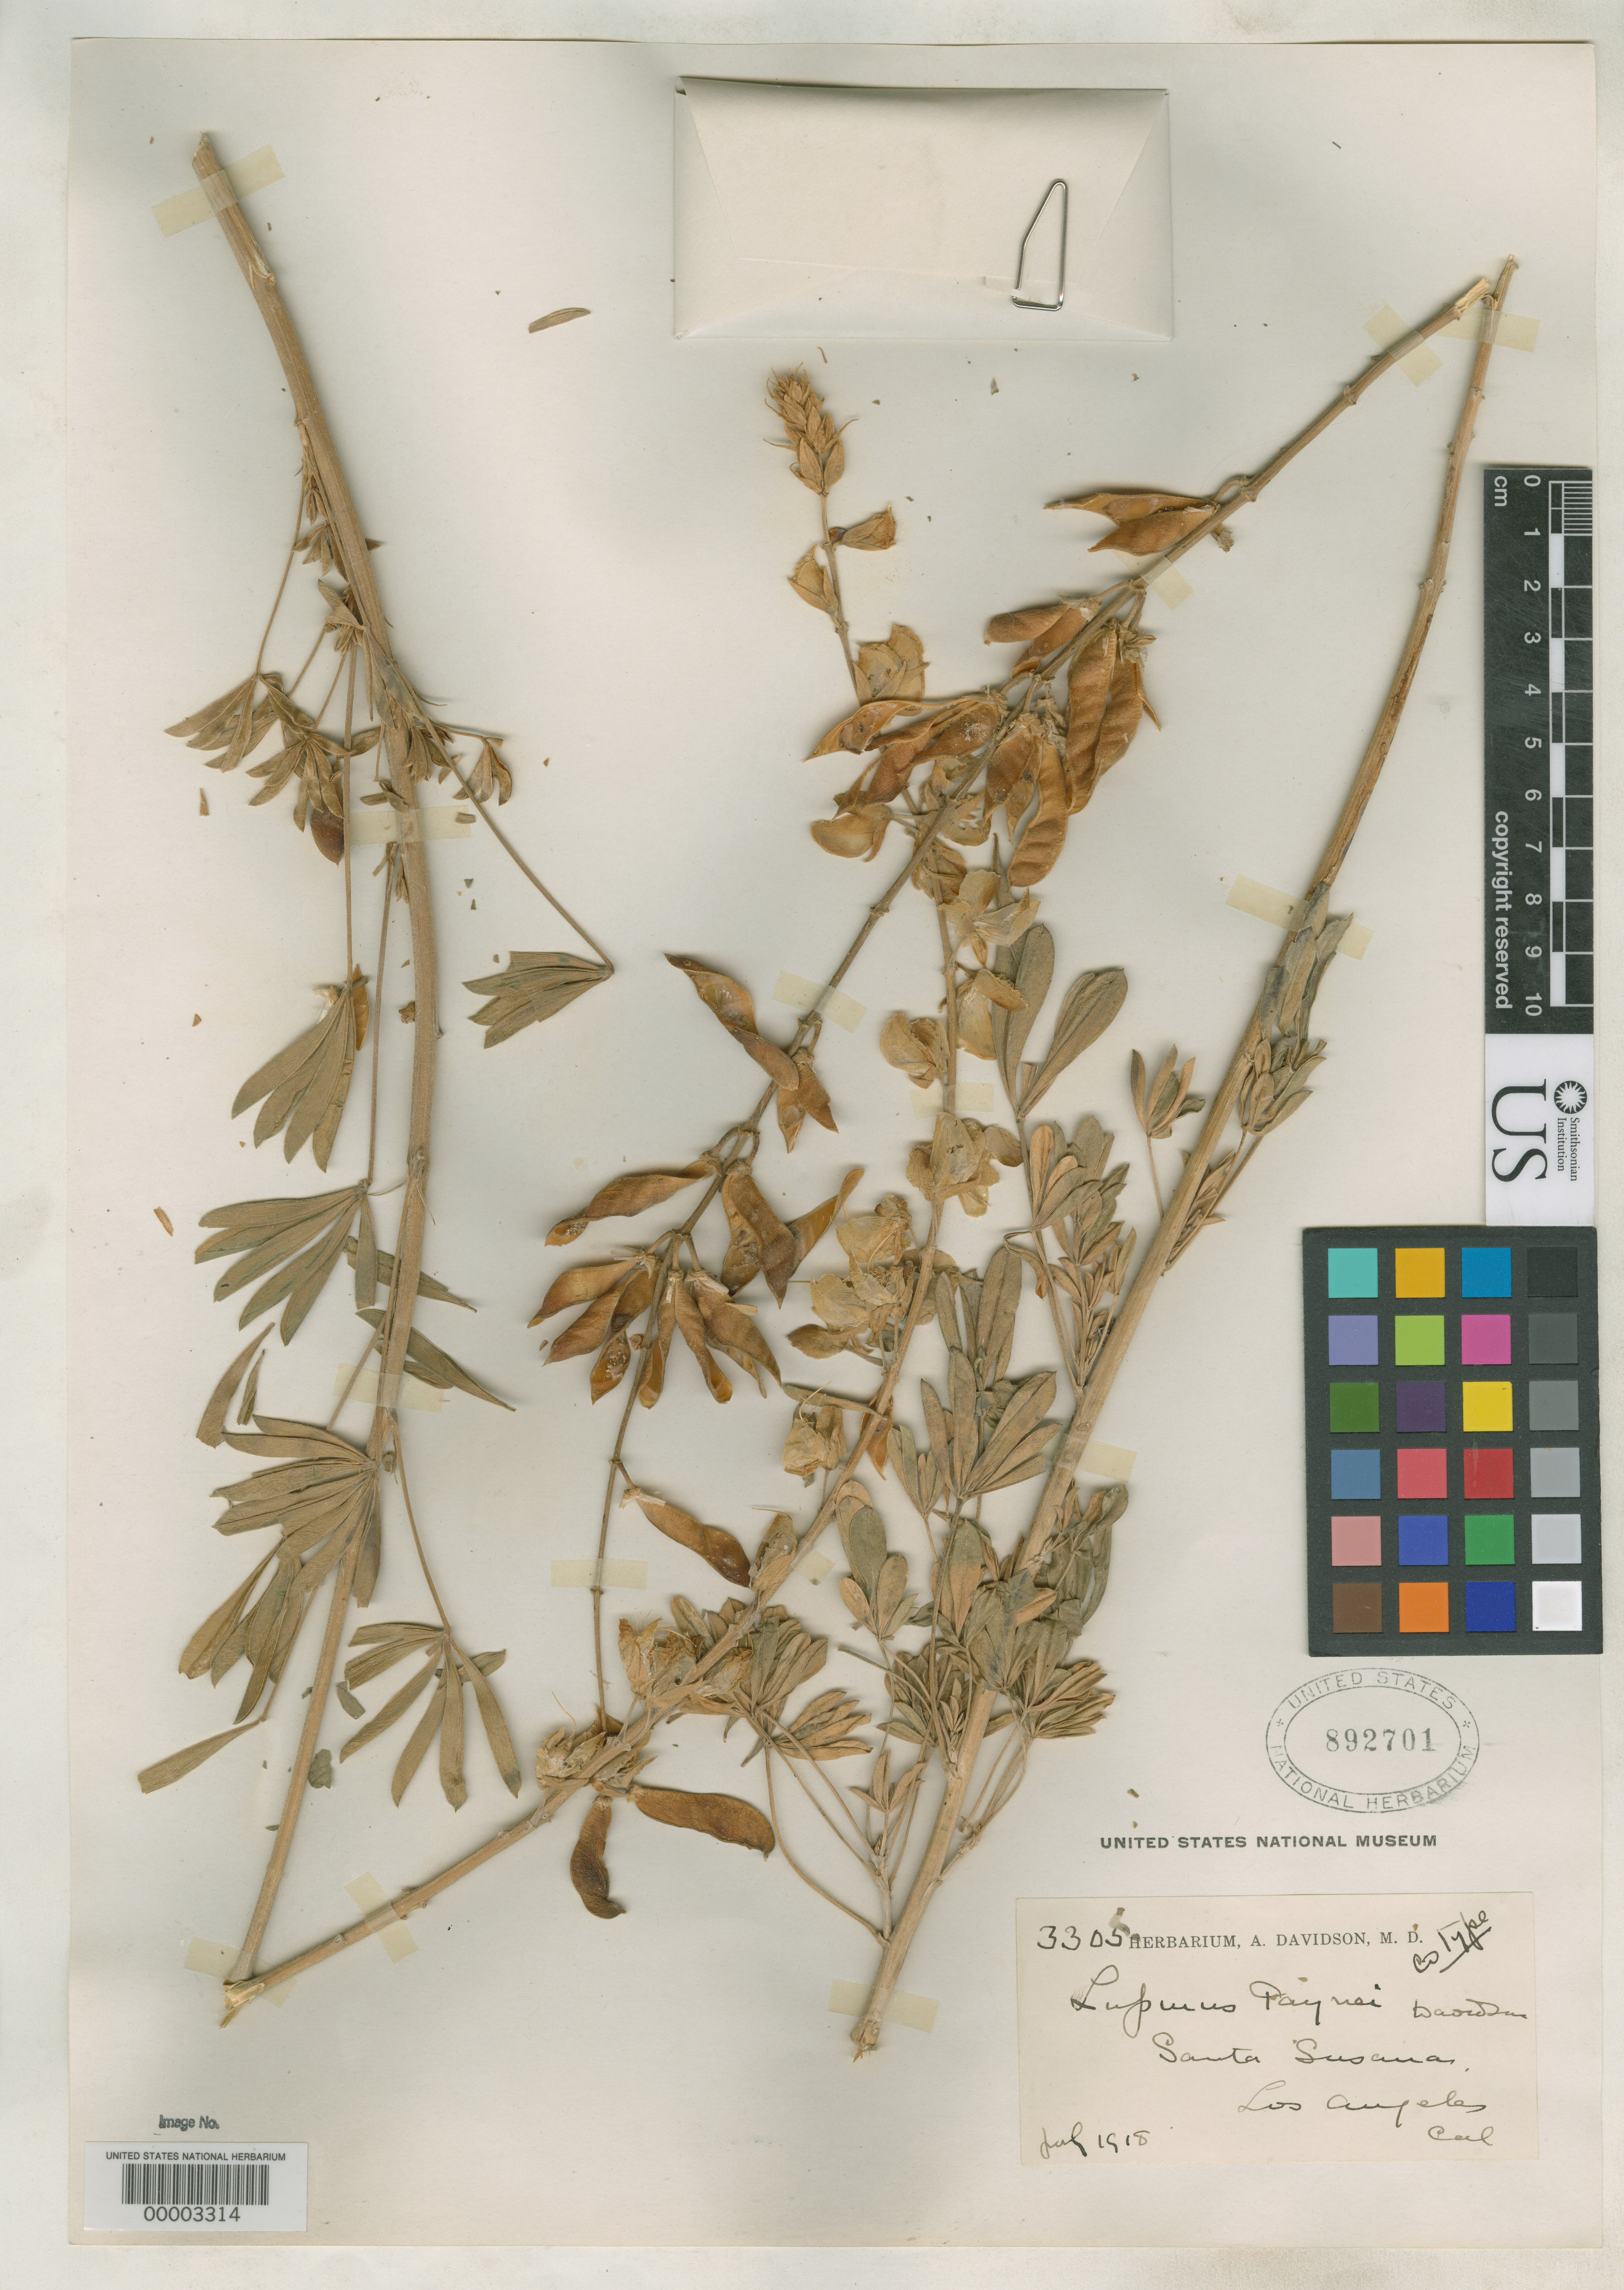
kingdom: Plantae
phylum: Tracheophyta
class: Magnoliopsida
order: Fabales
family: Fabaceae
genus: Lupinus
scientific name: Lupinus paynei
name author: Davidson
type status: Isotype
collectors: T. Payne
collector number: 3305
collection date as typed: May 1918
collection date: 1918-05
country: United States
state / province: California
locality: Tapo Ranch, Santa Susanna.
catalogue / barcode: US 892701